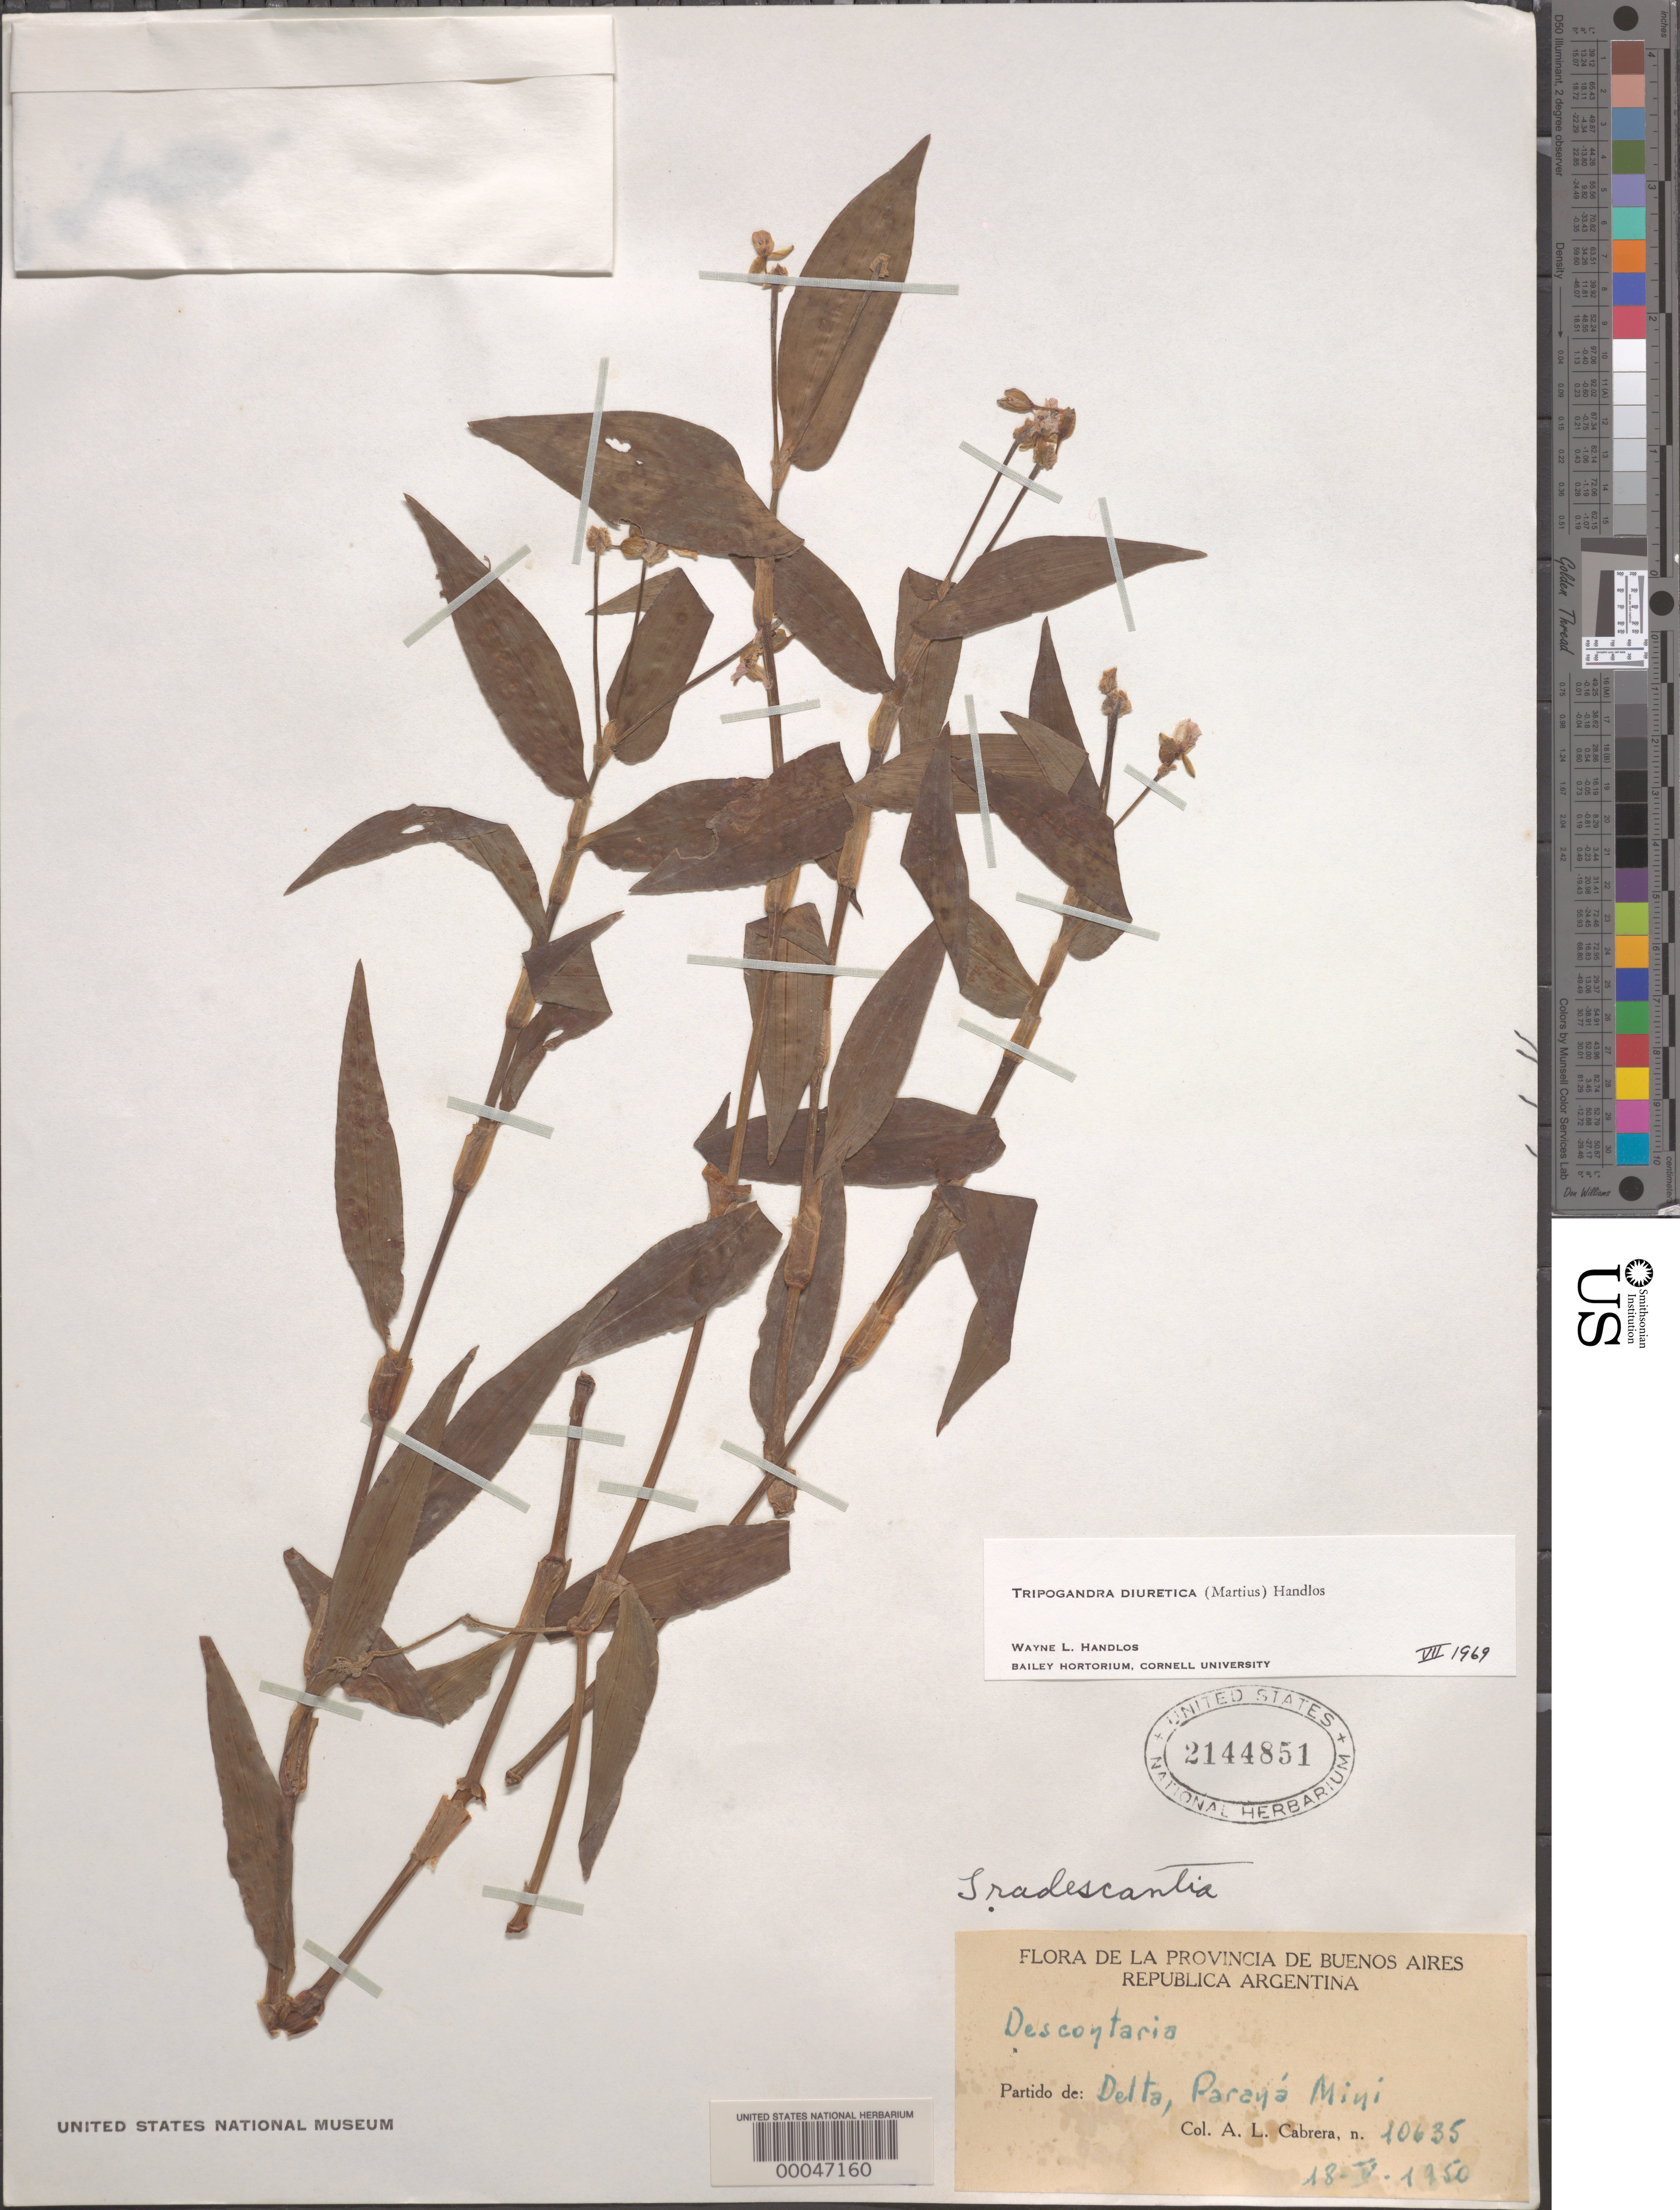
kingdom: Plantae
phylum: Tracheophyta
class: Liliopsida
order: Commelinales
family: Commelinaceae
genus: Tripogandra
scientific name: Tripogandra diuretica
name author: (Mart.) Handlos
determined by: Handlos, W. L.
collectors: A. L. Cabrera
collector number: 10635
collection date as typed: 18 May 1950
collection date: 1950-05-18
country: Argentina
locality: Delta, Paraya Mini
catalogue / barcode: US 2144851